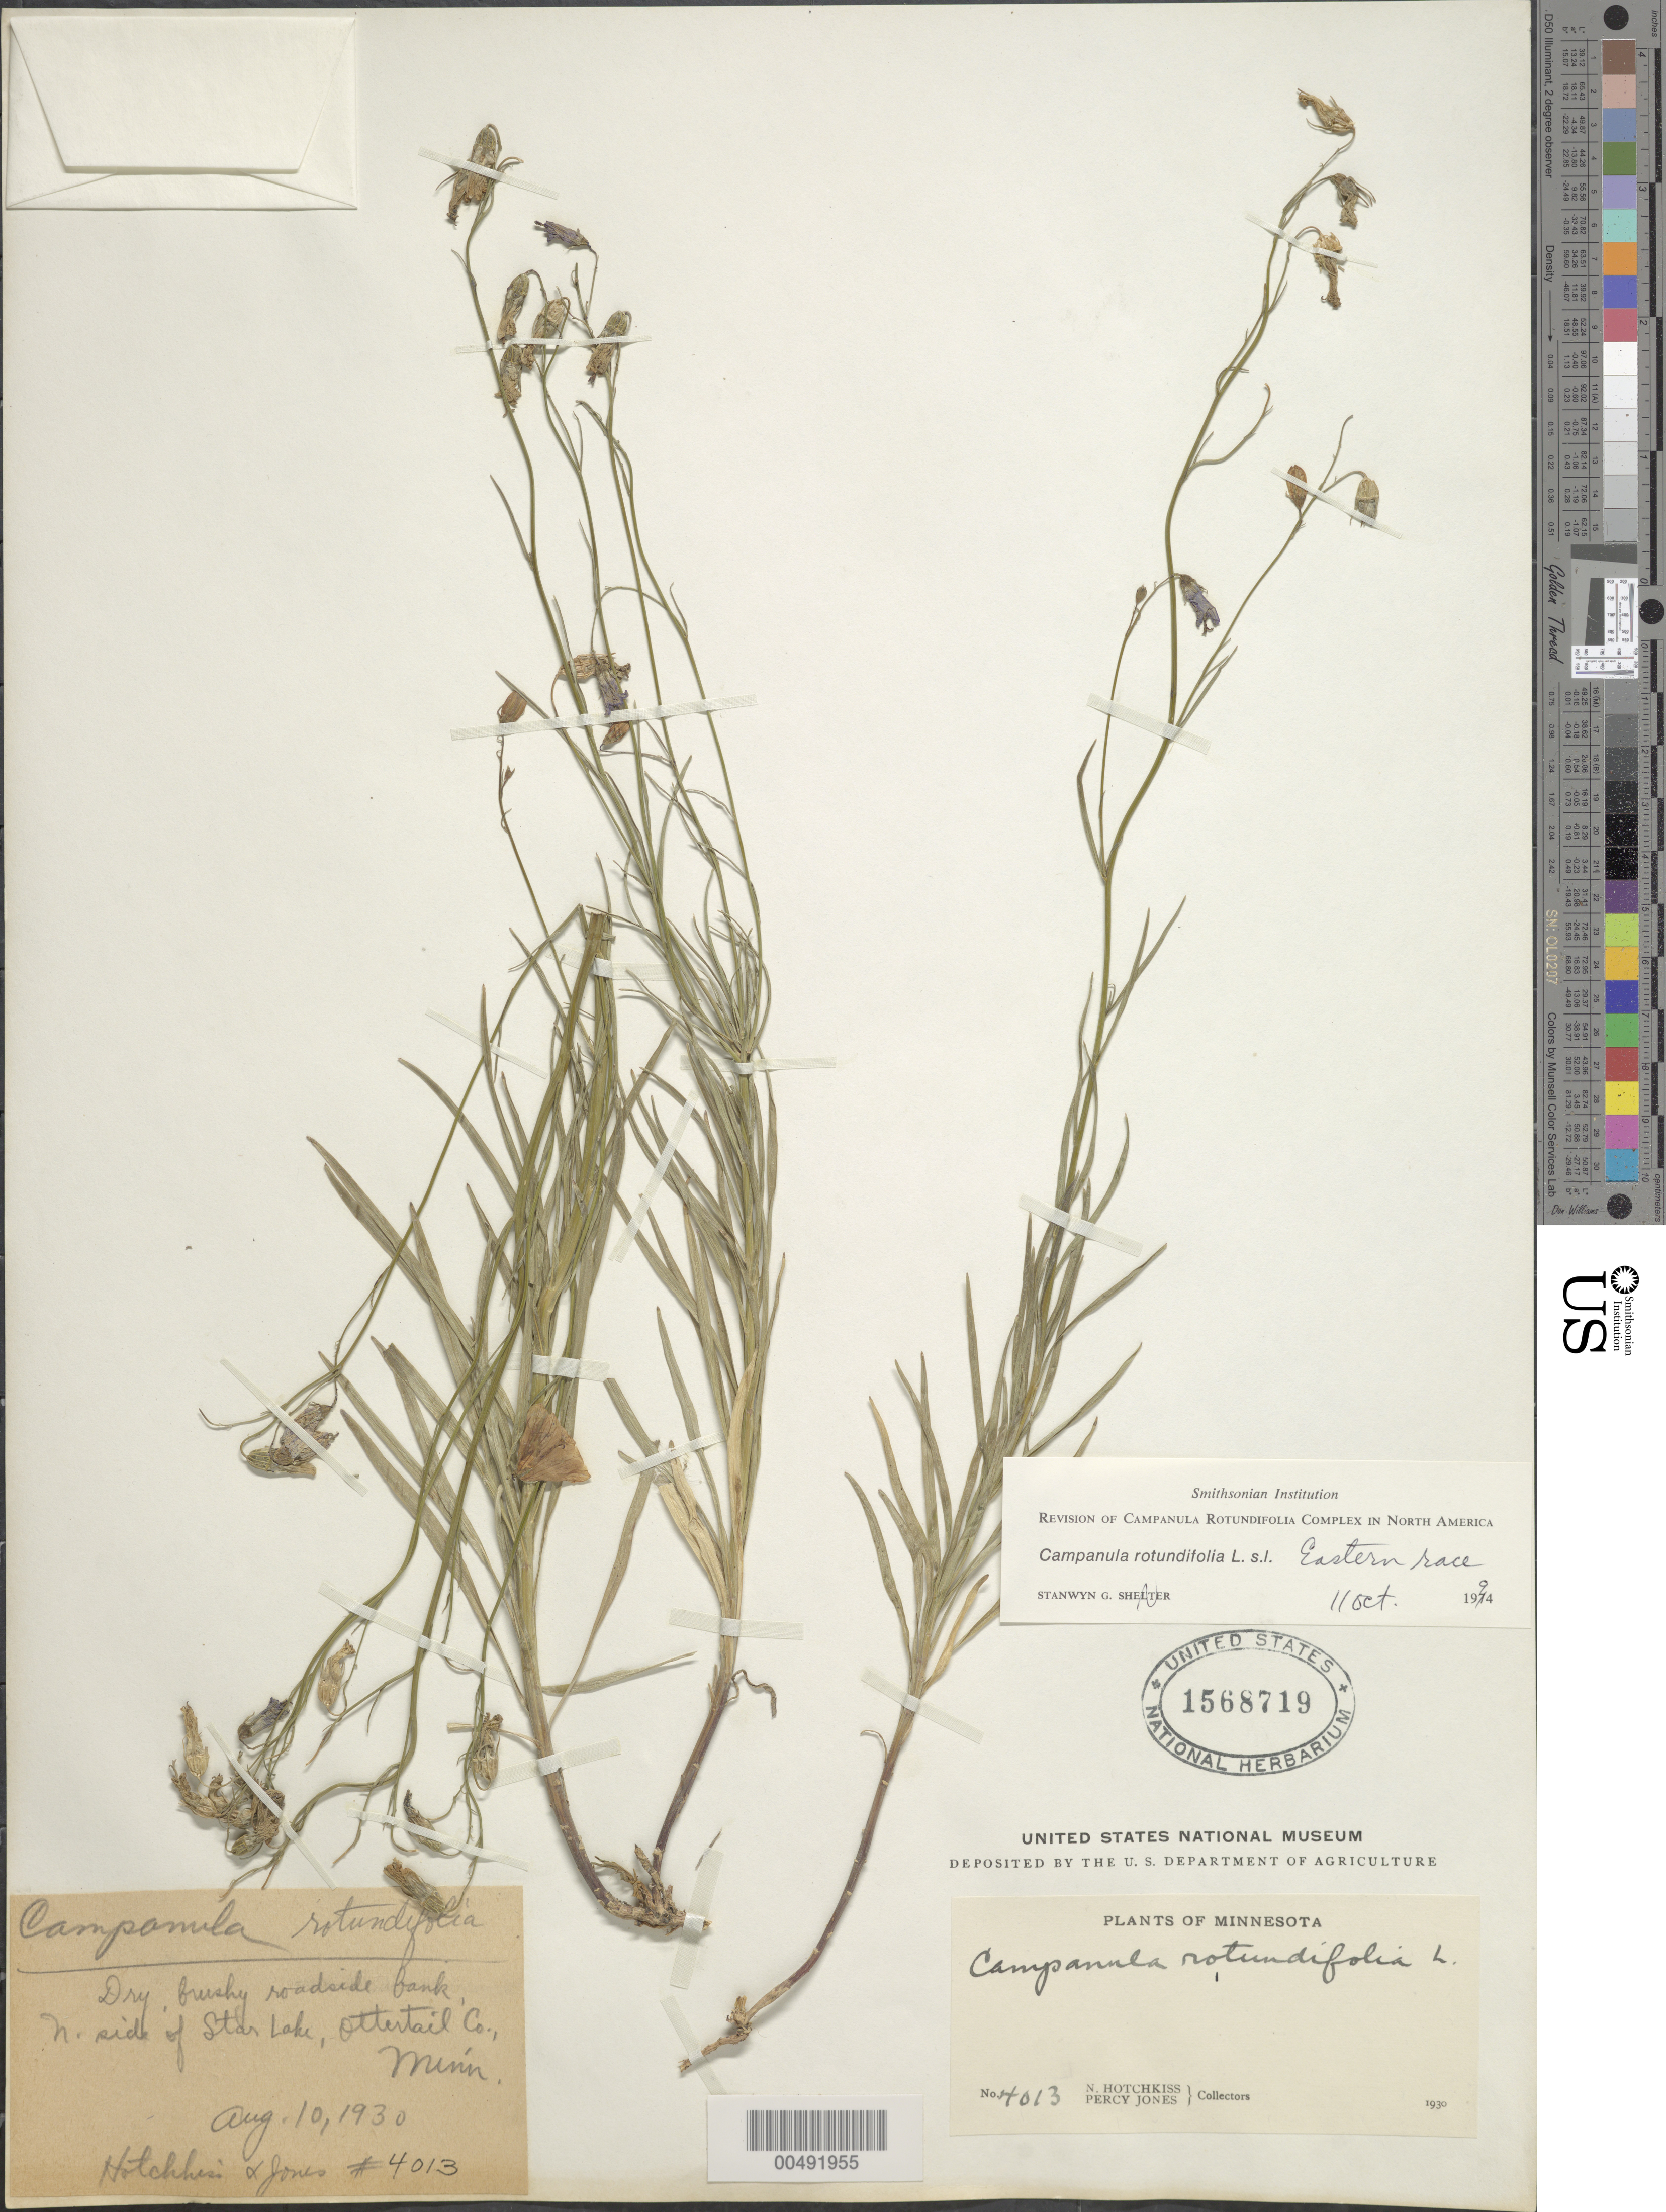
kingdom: Plantae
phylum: Tracheophyta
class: Magnoliopsida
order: Asterales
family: Campanulaceae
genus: Campanula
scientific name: Campanula rotundifolia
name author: L.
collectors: N. Hotchkiss & P. Jones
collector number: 4013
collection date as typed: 10 Aug 1930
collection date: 1930-08-10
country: United States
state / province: Minnesota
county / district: Otter Tail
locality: N. side of Star Lake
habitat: dry, bushy roadside bank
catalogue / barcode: US 1568719